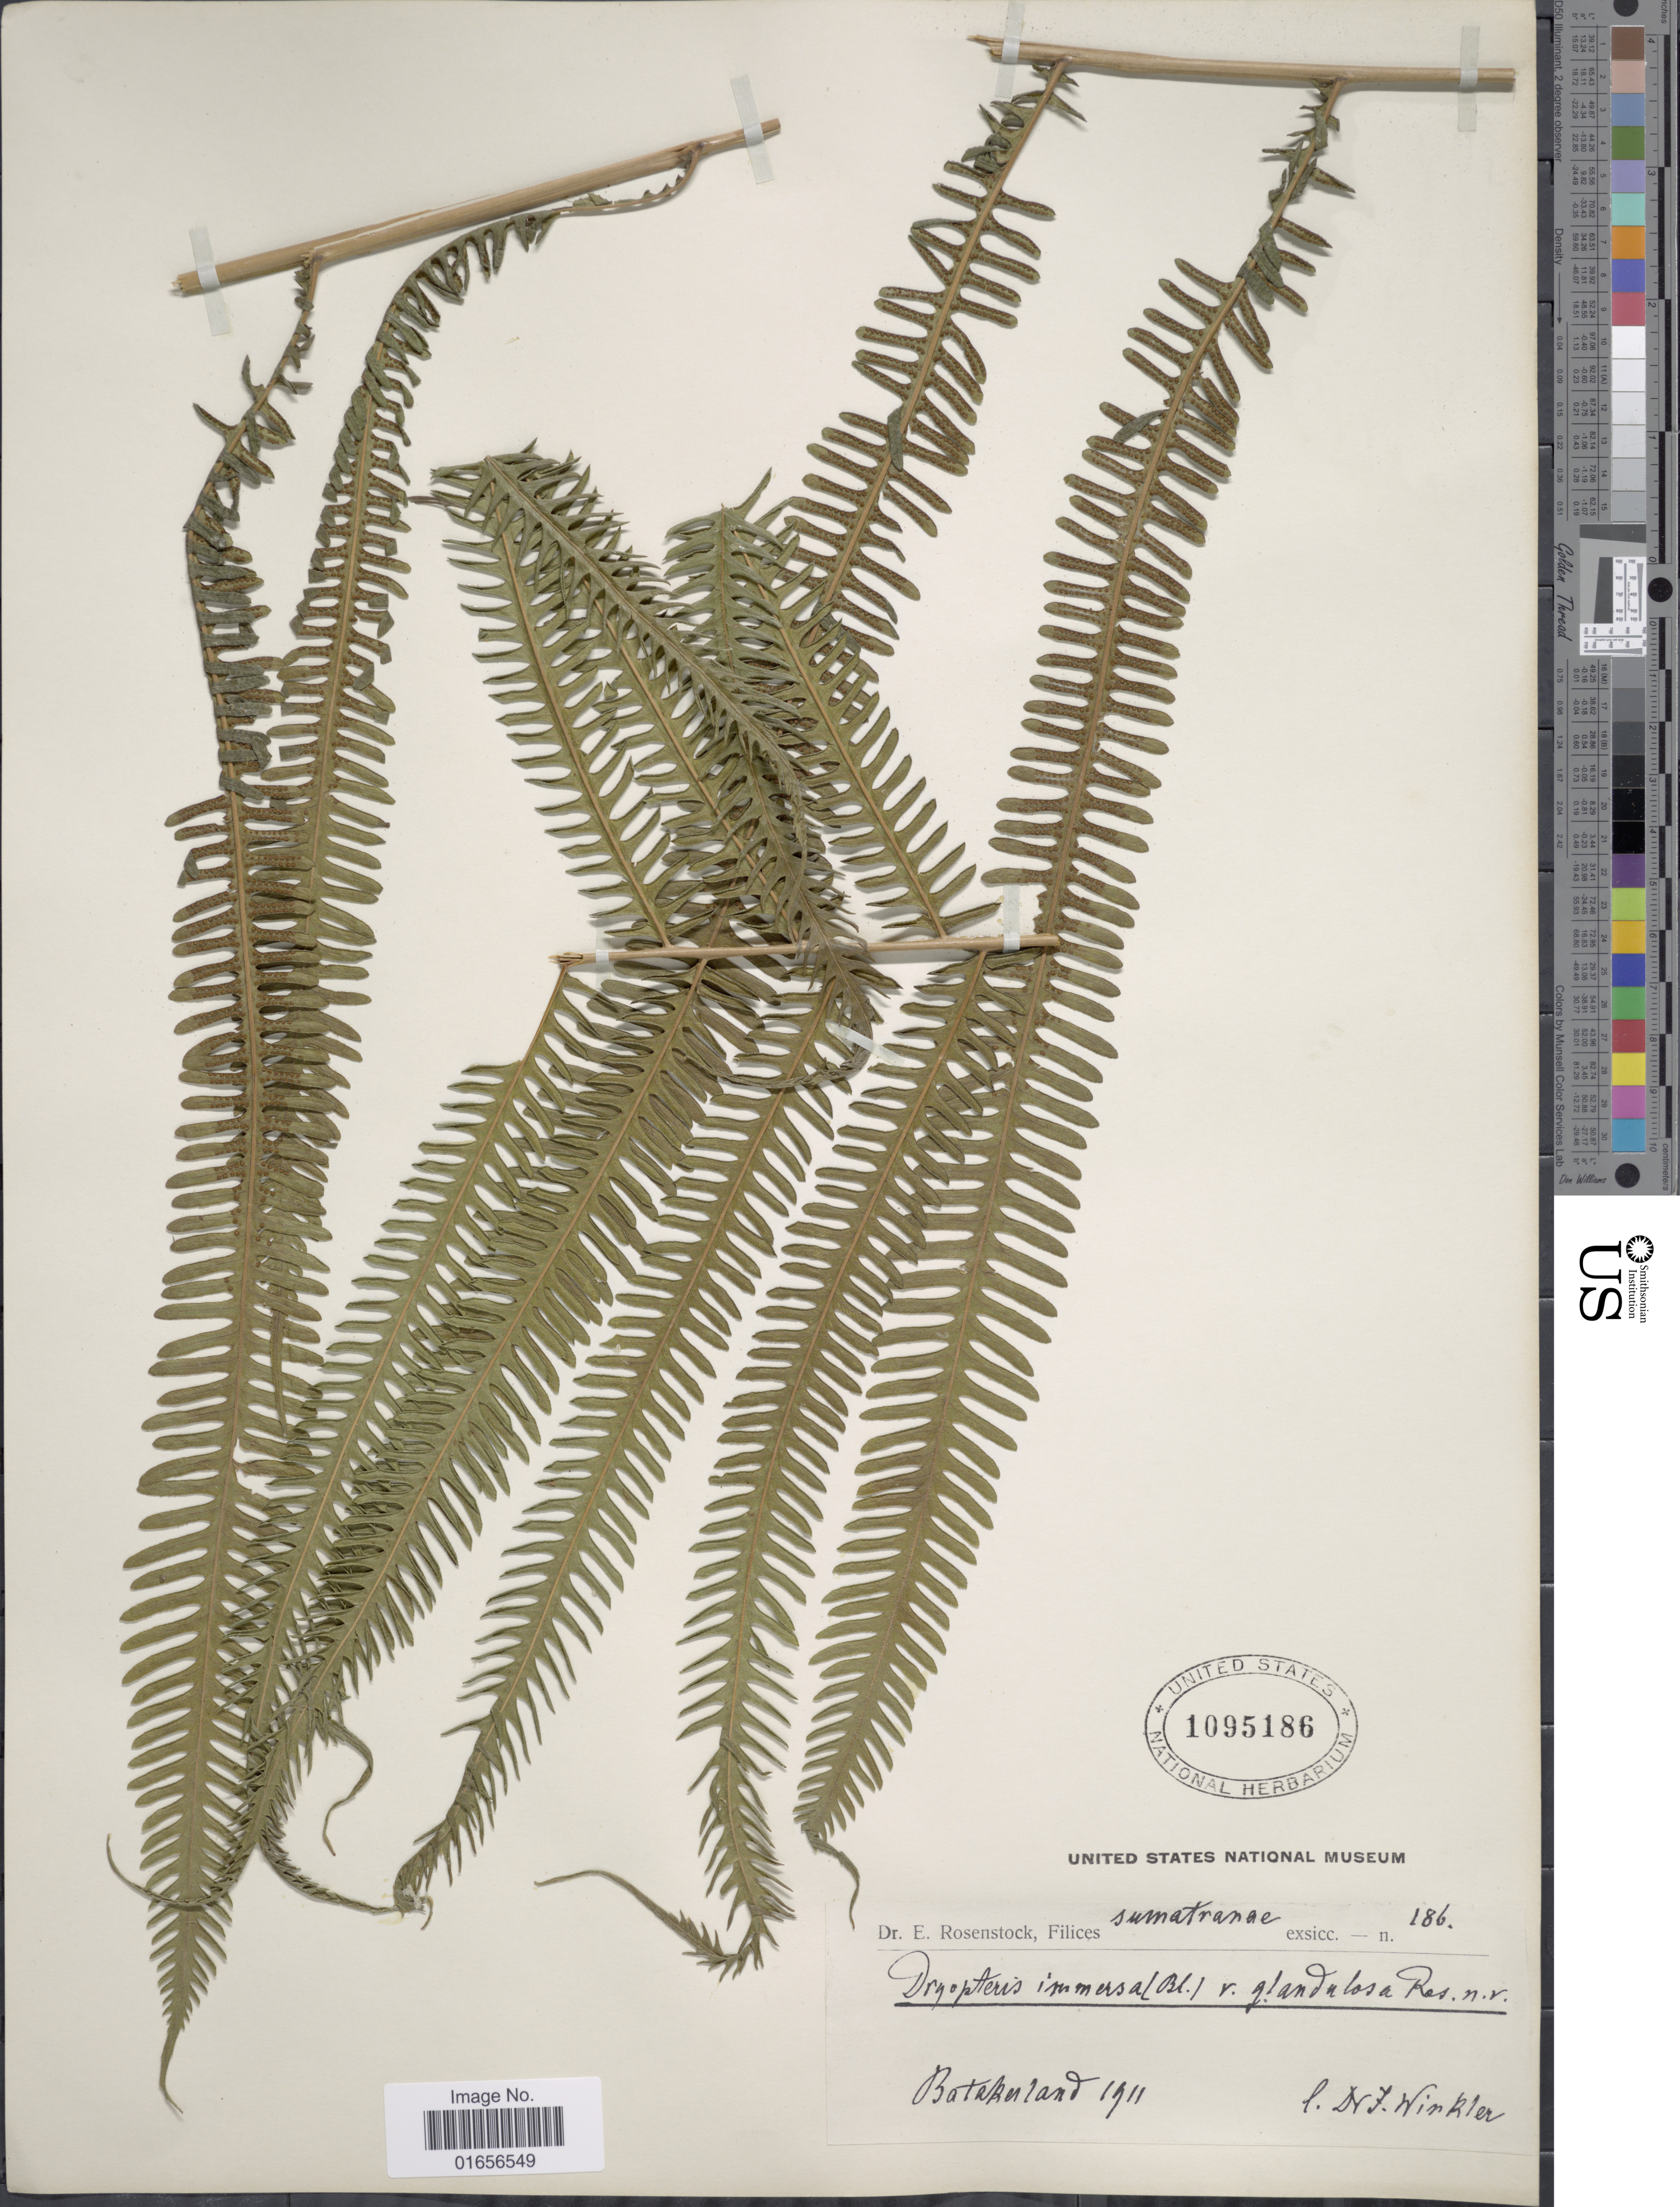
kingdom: Plantae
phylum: Tracheophyta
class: Polypodiopsida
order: Polypodiales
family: Thelypteridaceae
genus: Amphineuron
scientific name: Amphineuron immersum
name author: (Blume) Holttum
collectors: F. Winkler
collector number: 186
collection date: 1911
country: Indonesia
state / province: Sumatra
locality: Sumatranar, Batakenland [interpreted]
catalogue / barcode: US 1095186